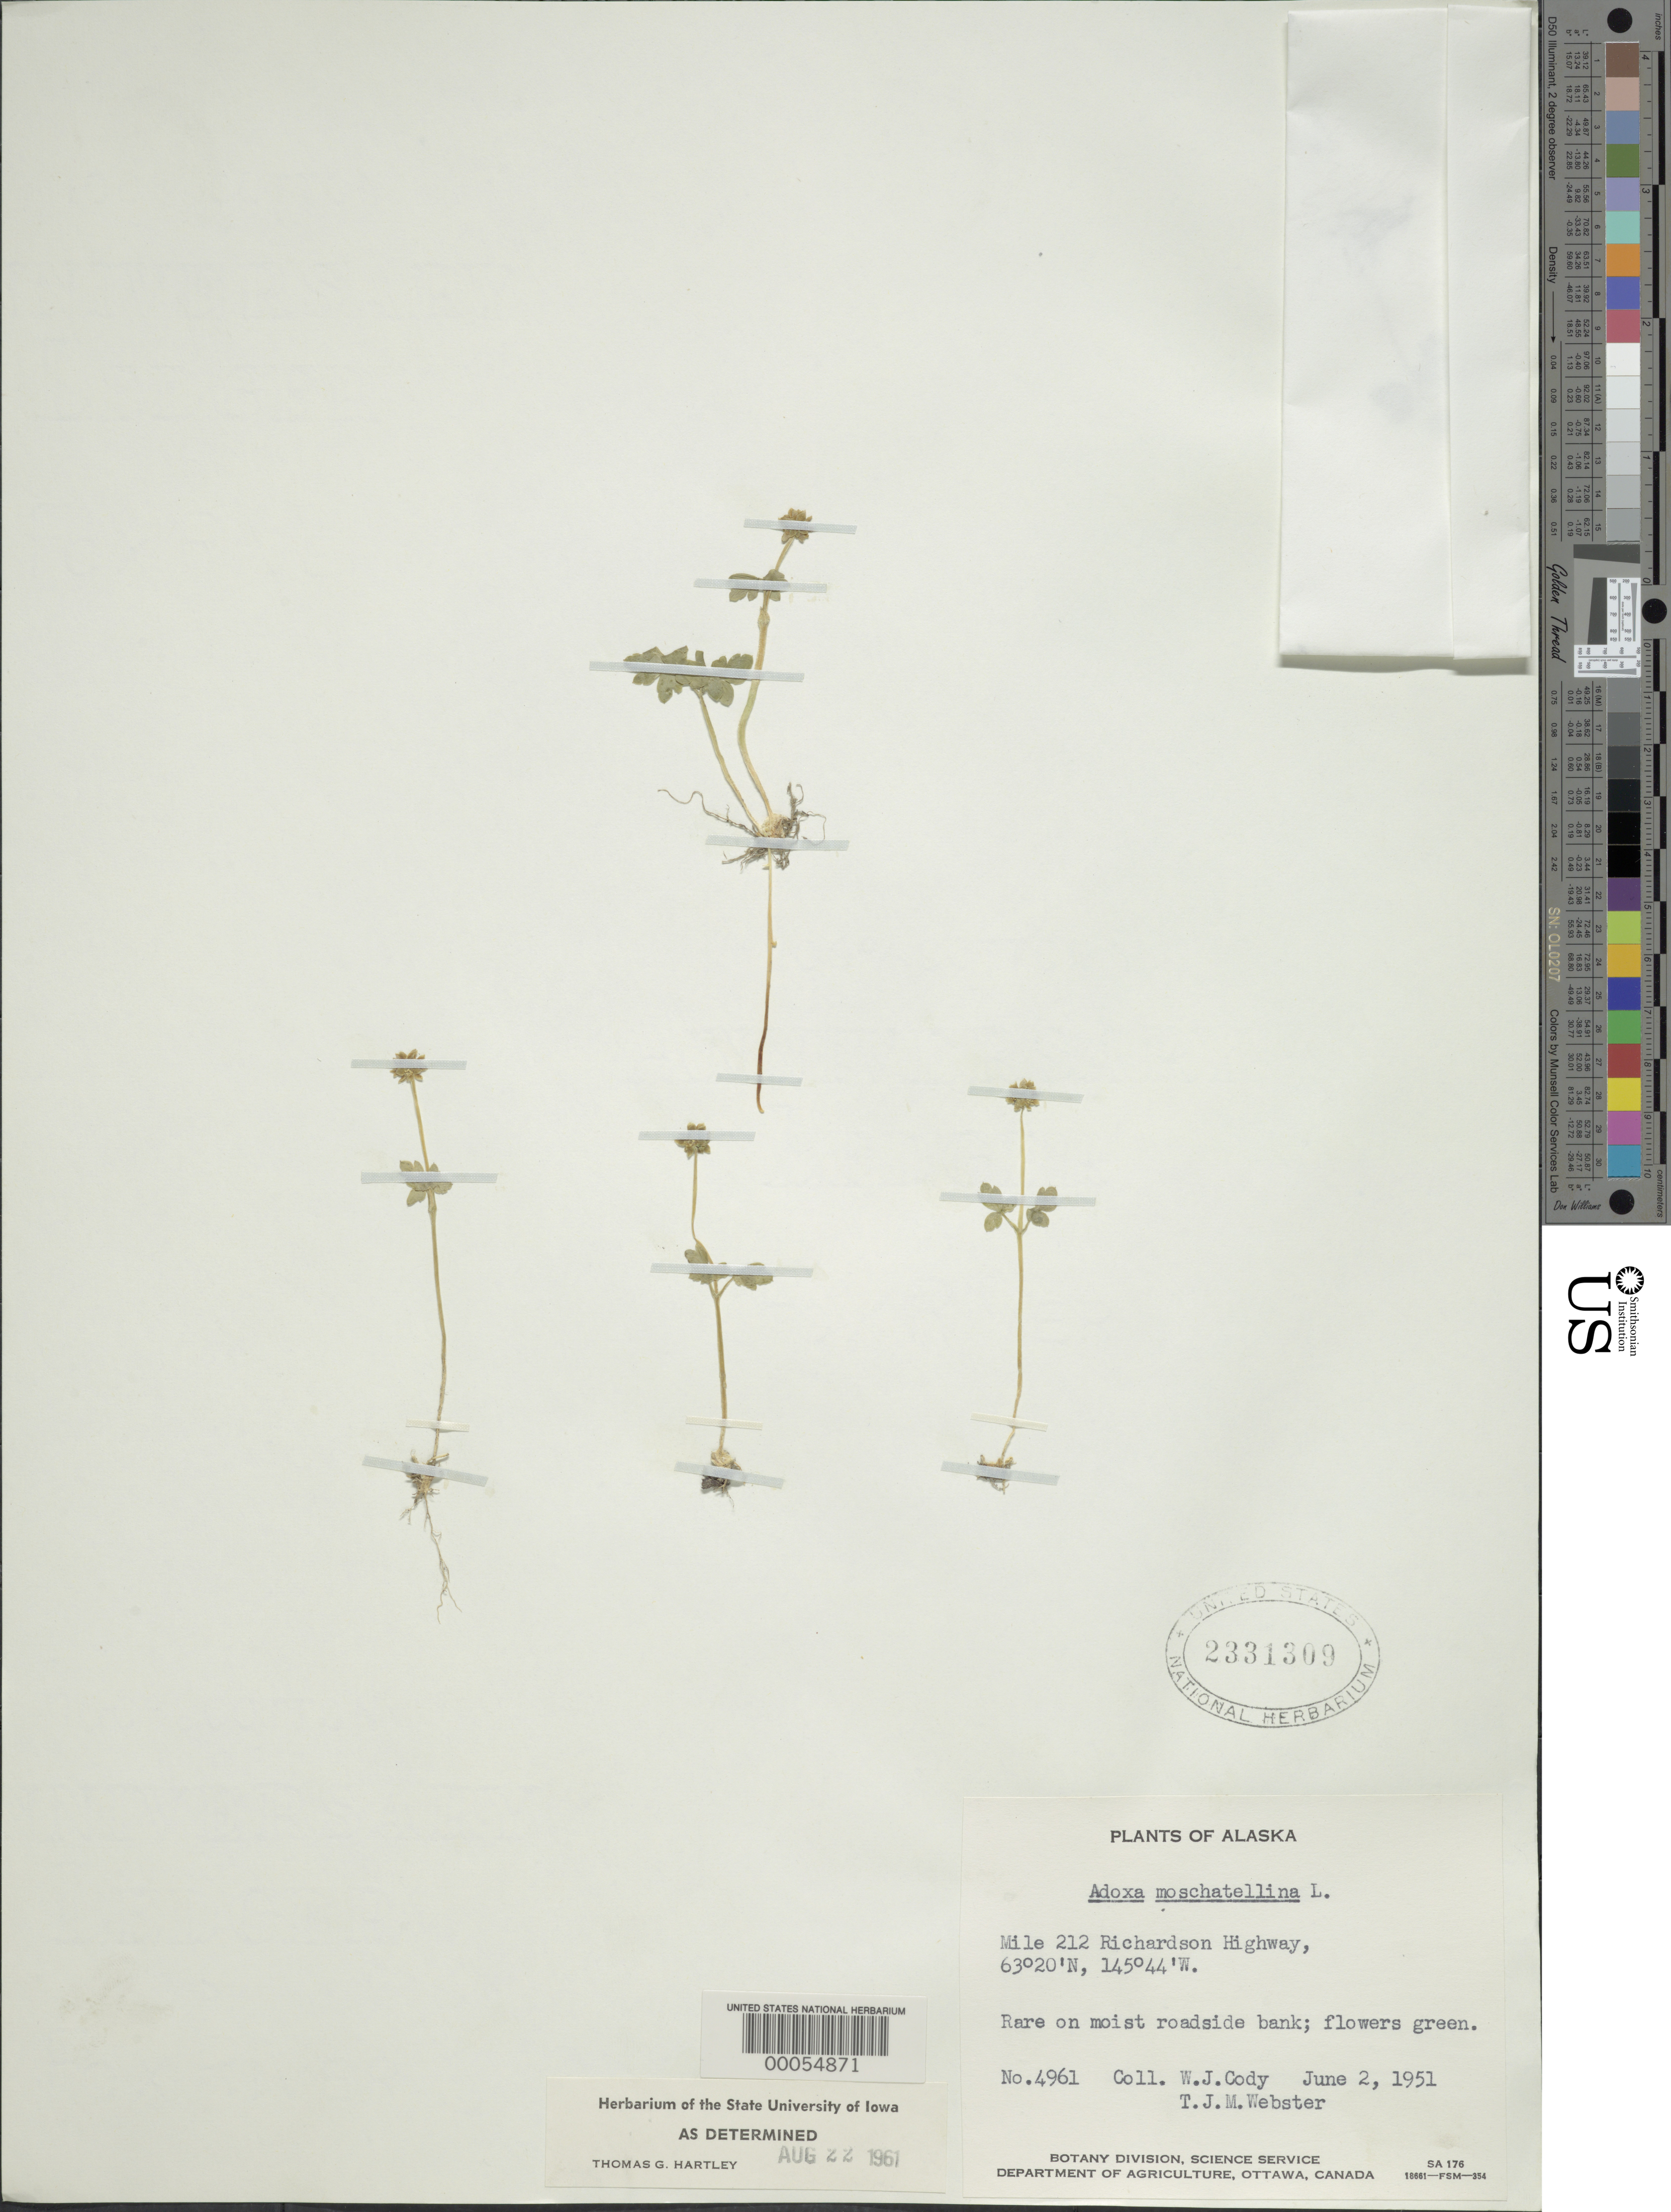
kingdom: Plantae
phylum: Tracheophyta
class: Magnoliopsida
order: Dipsacales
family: Viburnaceae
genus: Adoxa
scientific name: Adoxa moschatellina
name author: L.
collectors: W. Cody & T. J. Webster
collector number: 4961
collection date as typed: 02 Jun 1951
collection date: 1951-06-02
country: United States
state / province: Alaska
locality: Mile 212 on richardson highway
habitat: Moist roadside bank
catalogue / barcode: US 2331309